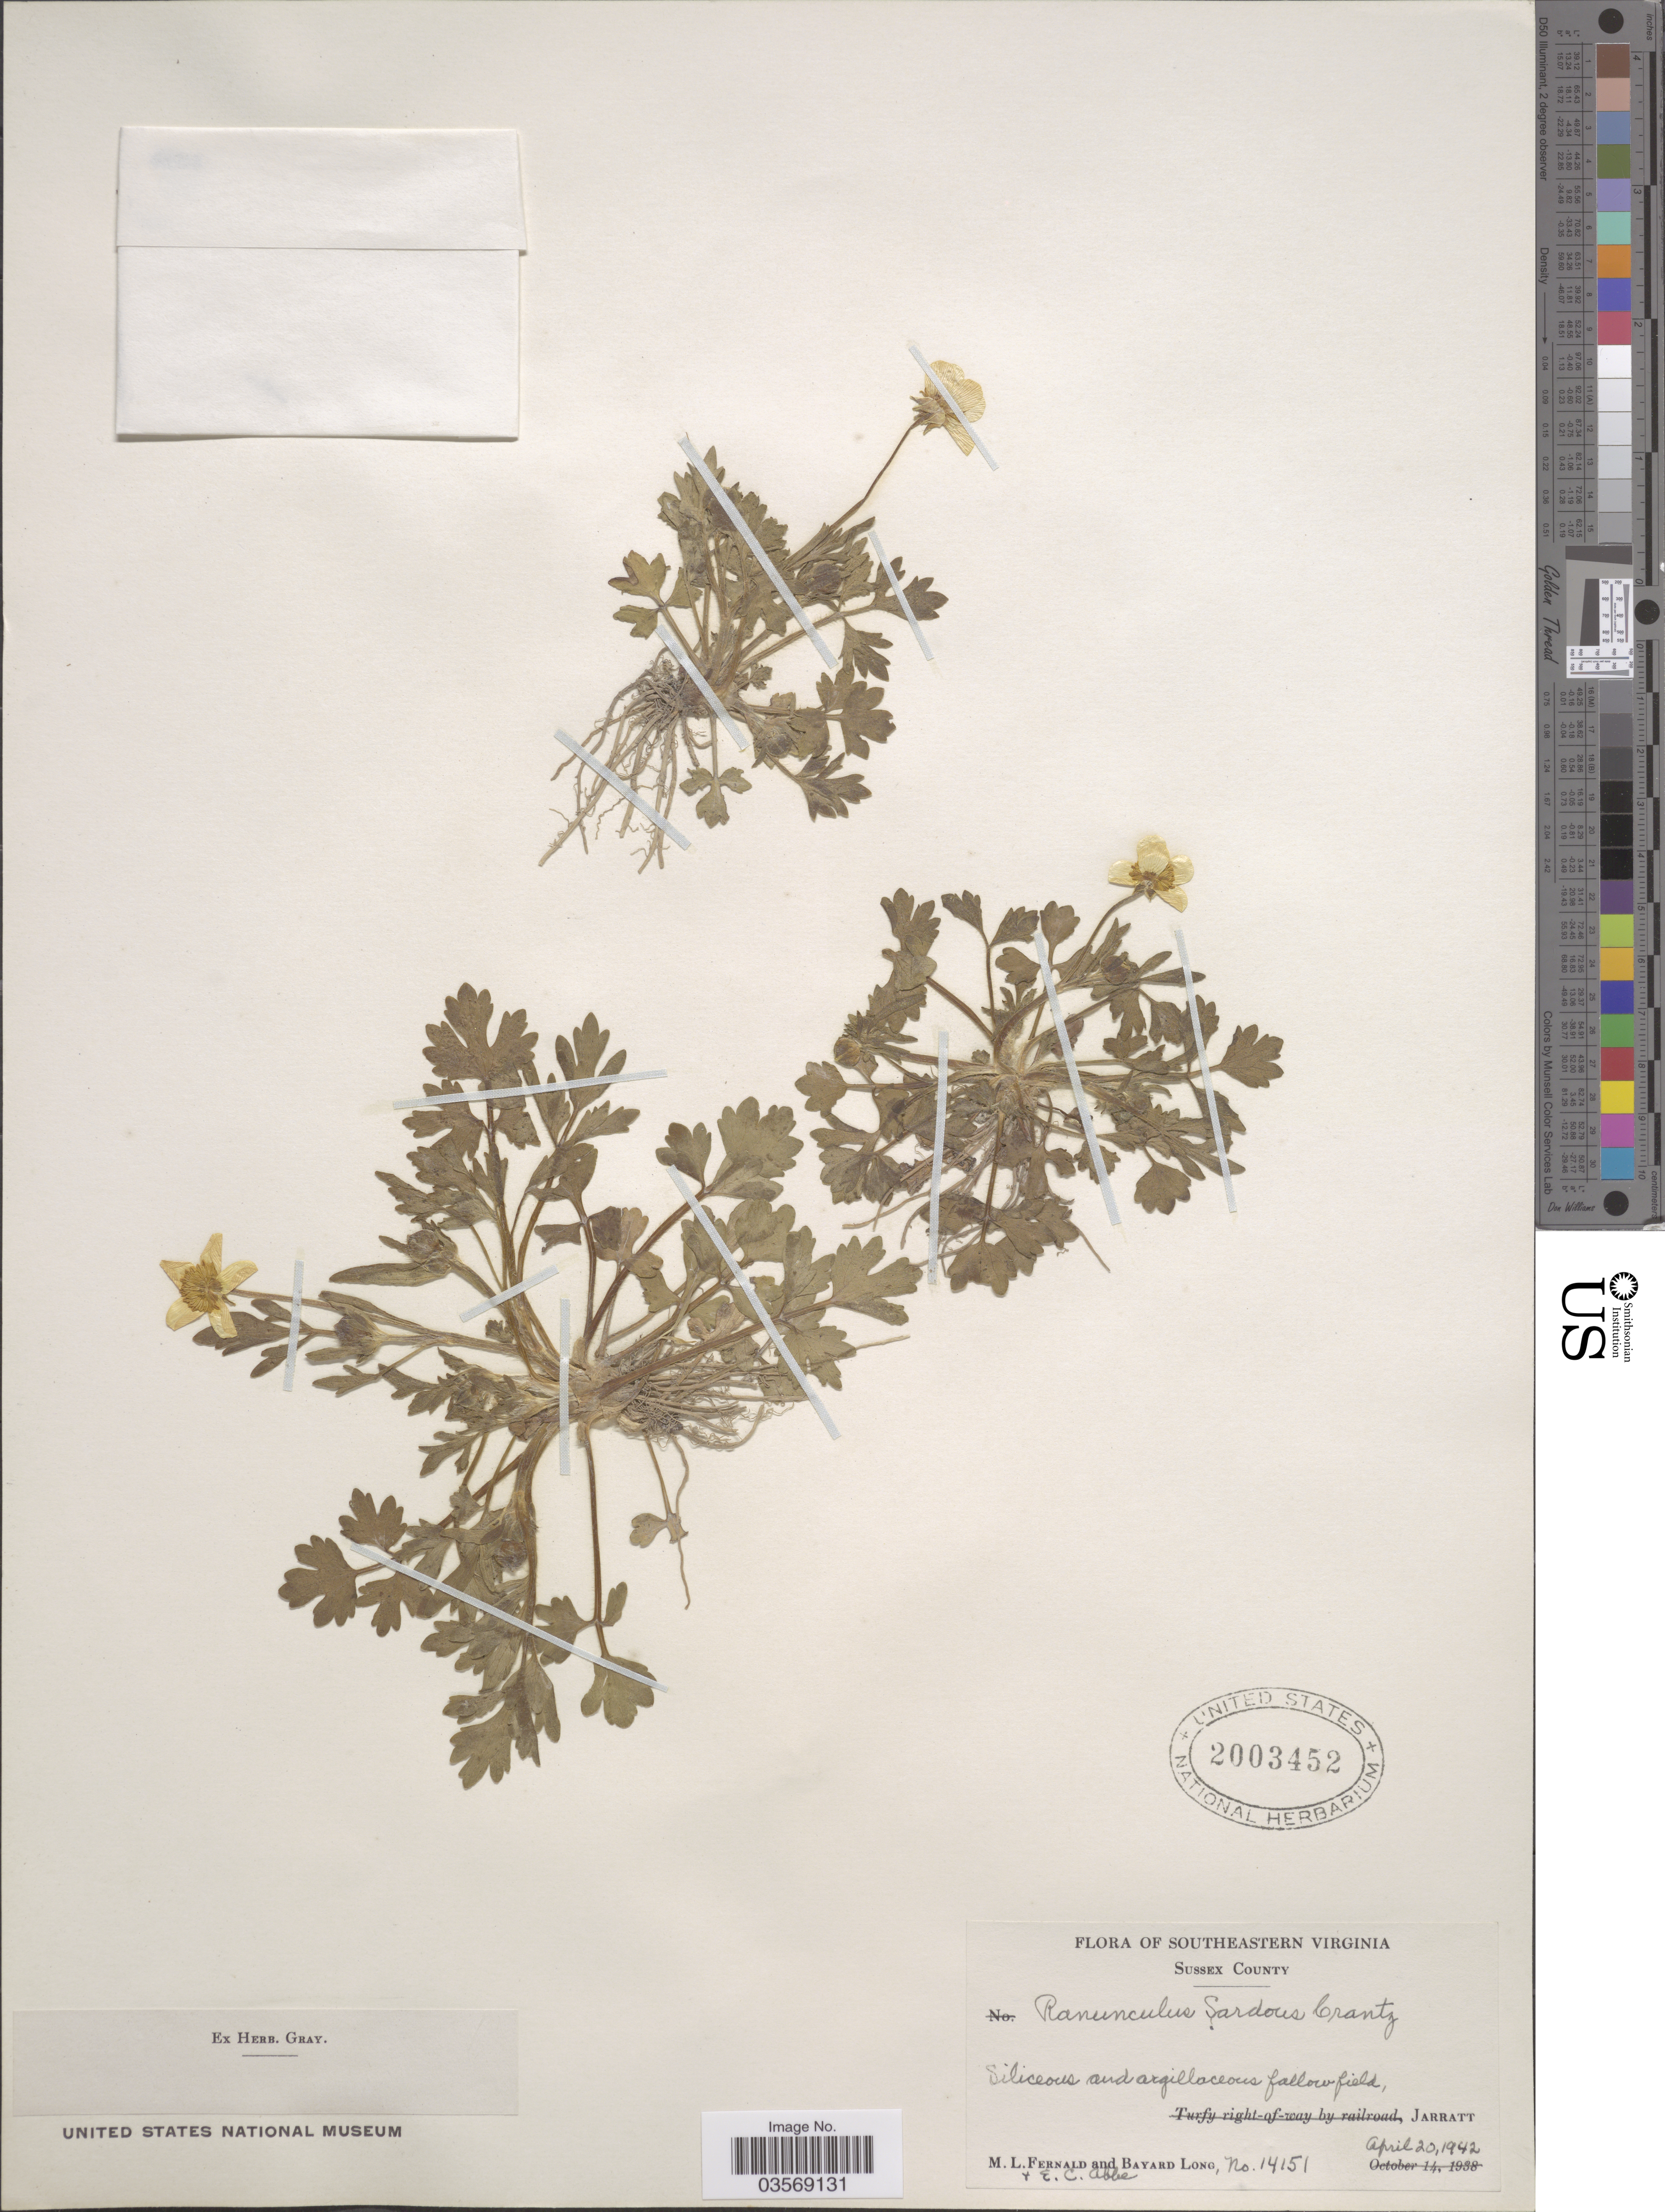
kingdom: Plantae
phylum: Tracheophyta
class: Magnoliopsida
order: Ranunculales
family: Ranunculaceae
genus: Ranunculus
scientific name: Ranunculus sardous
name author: Crantz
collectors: M. L. Fernald, B. Long & E. C. Abbe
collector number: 14151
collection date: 1942-04-20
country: United States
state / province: Virginia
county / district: Sussex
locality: Southeastern Virginia. Sussex County. Jarratt.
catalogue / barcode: US 2003452